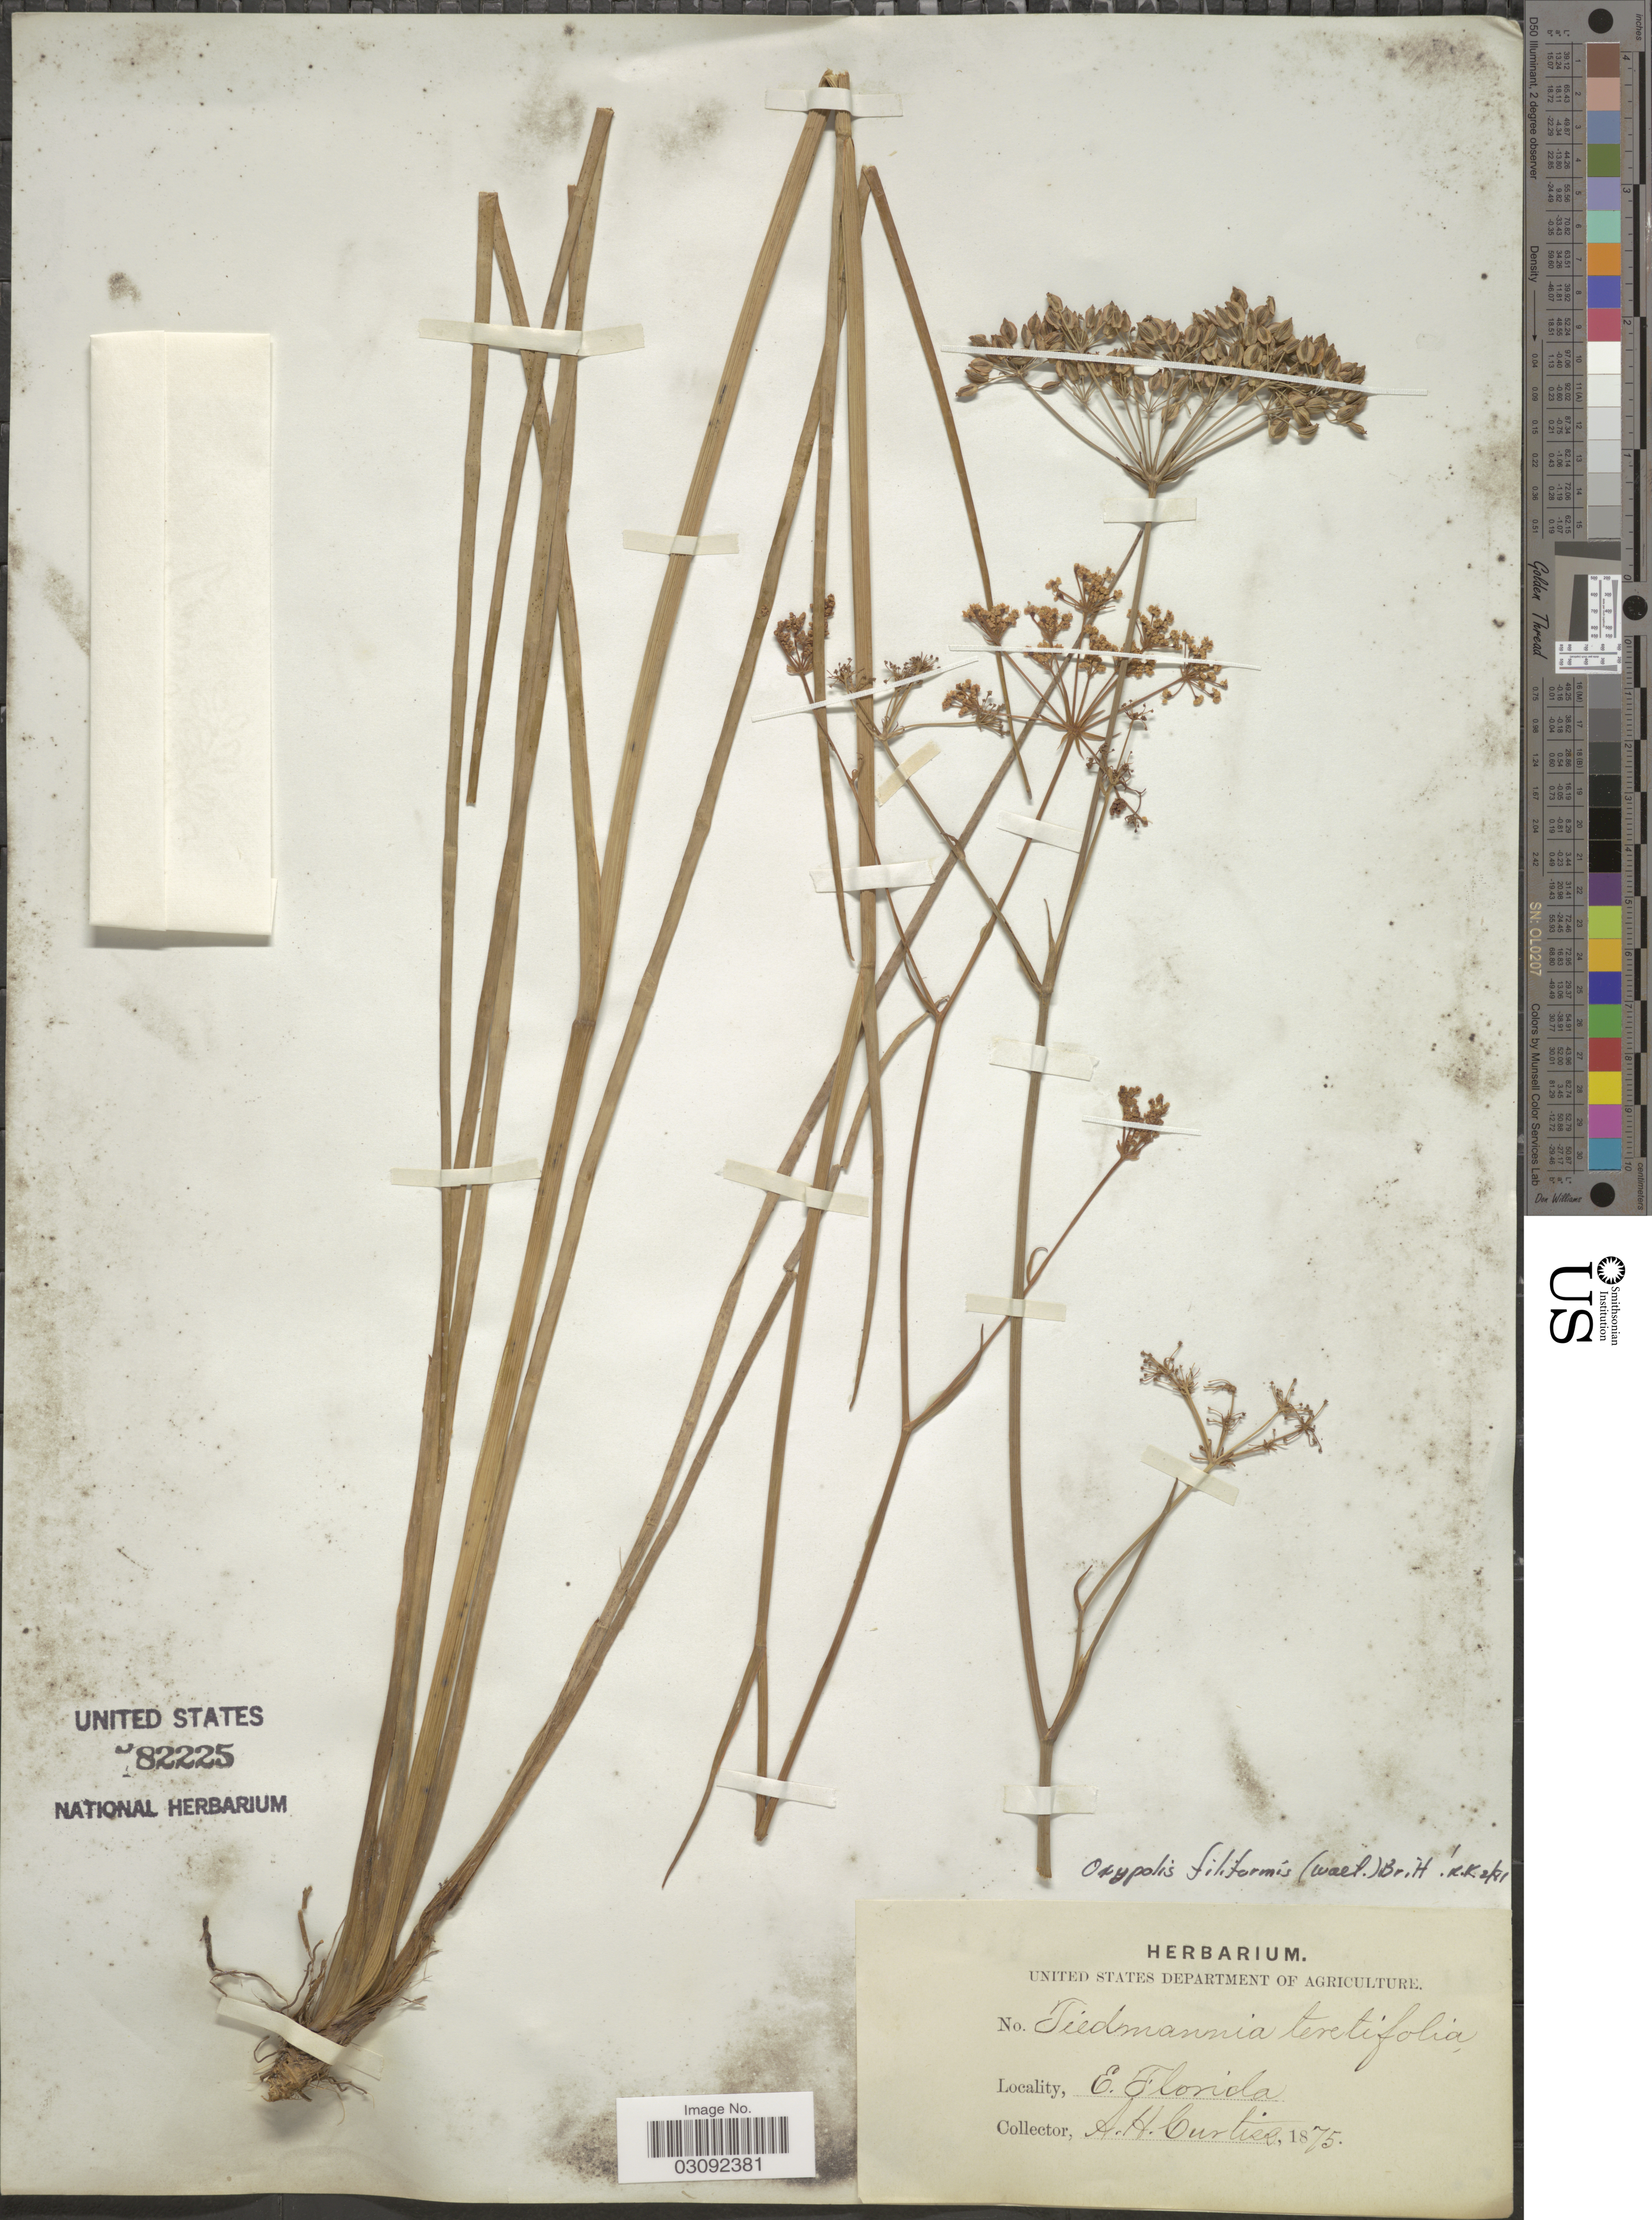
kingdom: Plantae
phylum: Tracheophyta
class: Magnoliopsida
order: Apiales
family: Apiaceae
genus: Oxypolis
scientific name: Oxypolis filiformis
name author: (Walter) Britton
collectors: A. H. Curtiss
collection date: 1875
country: United States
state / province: Florida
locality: E. Florida.